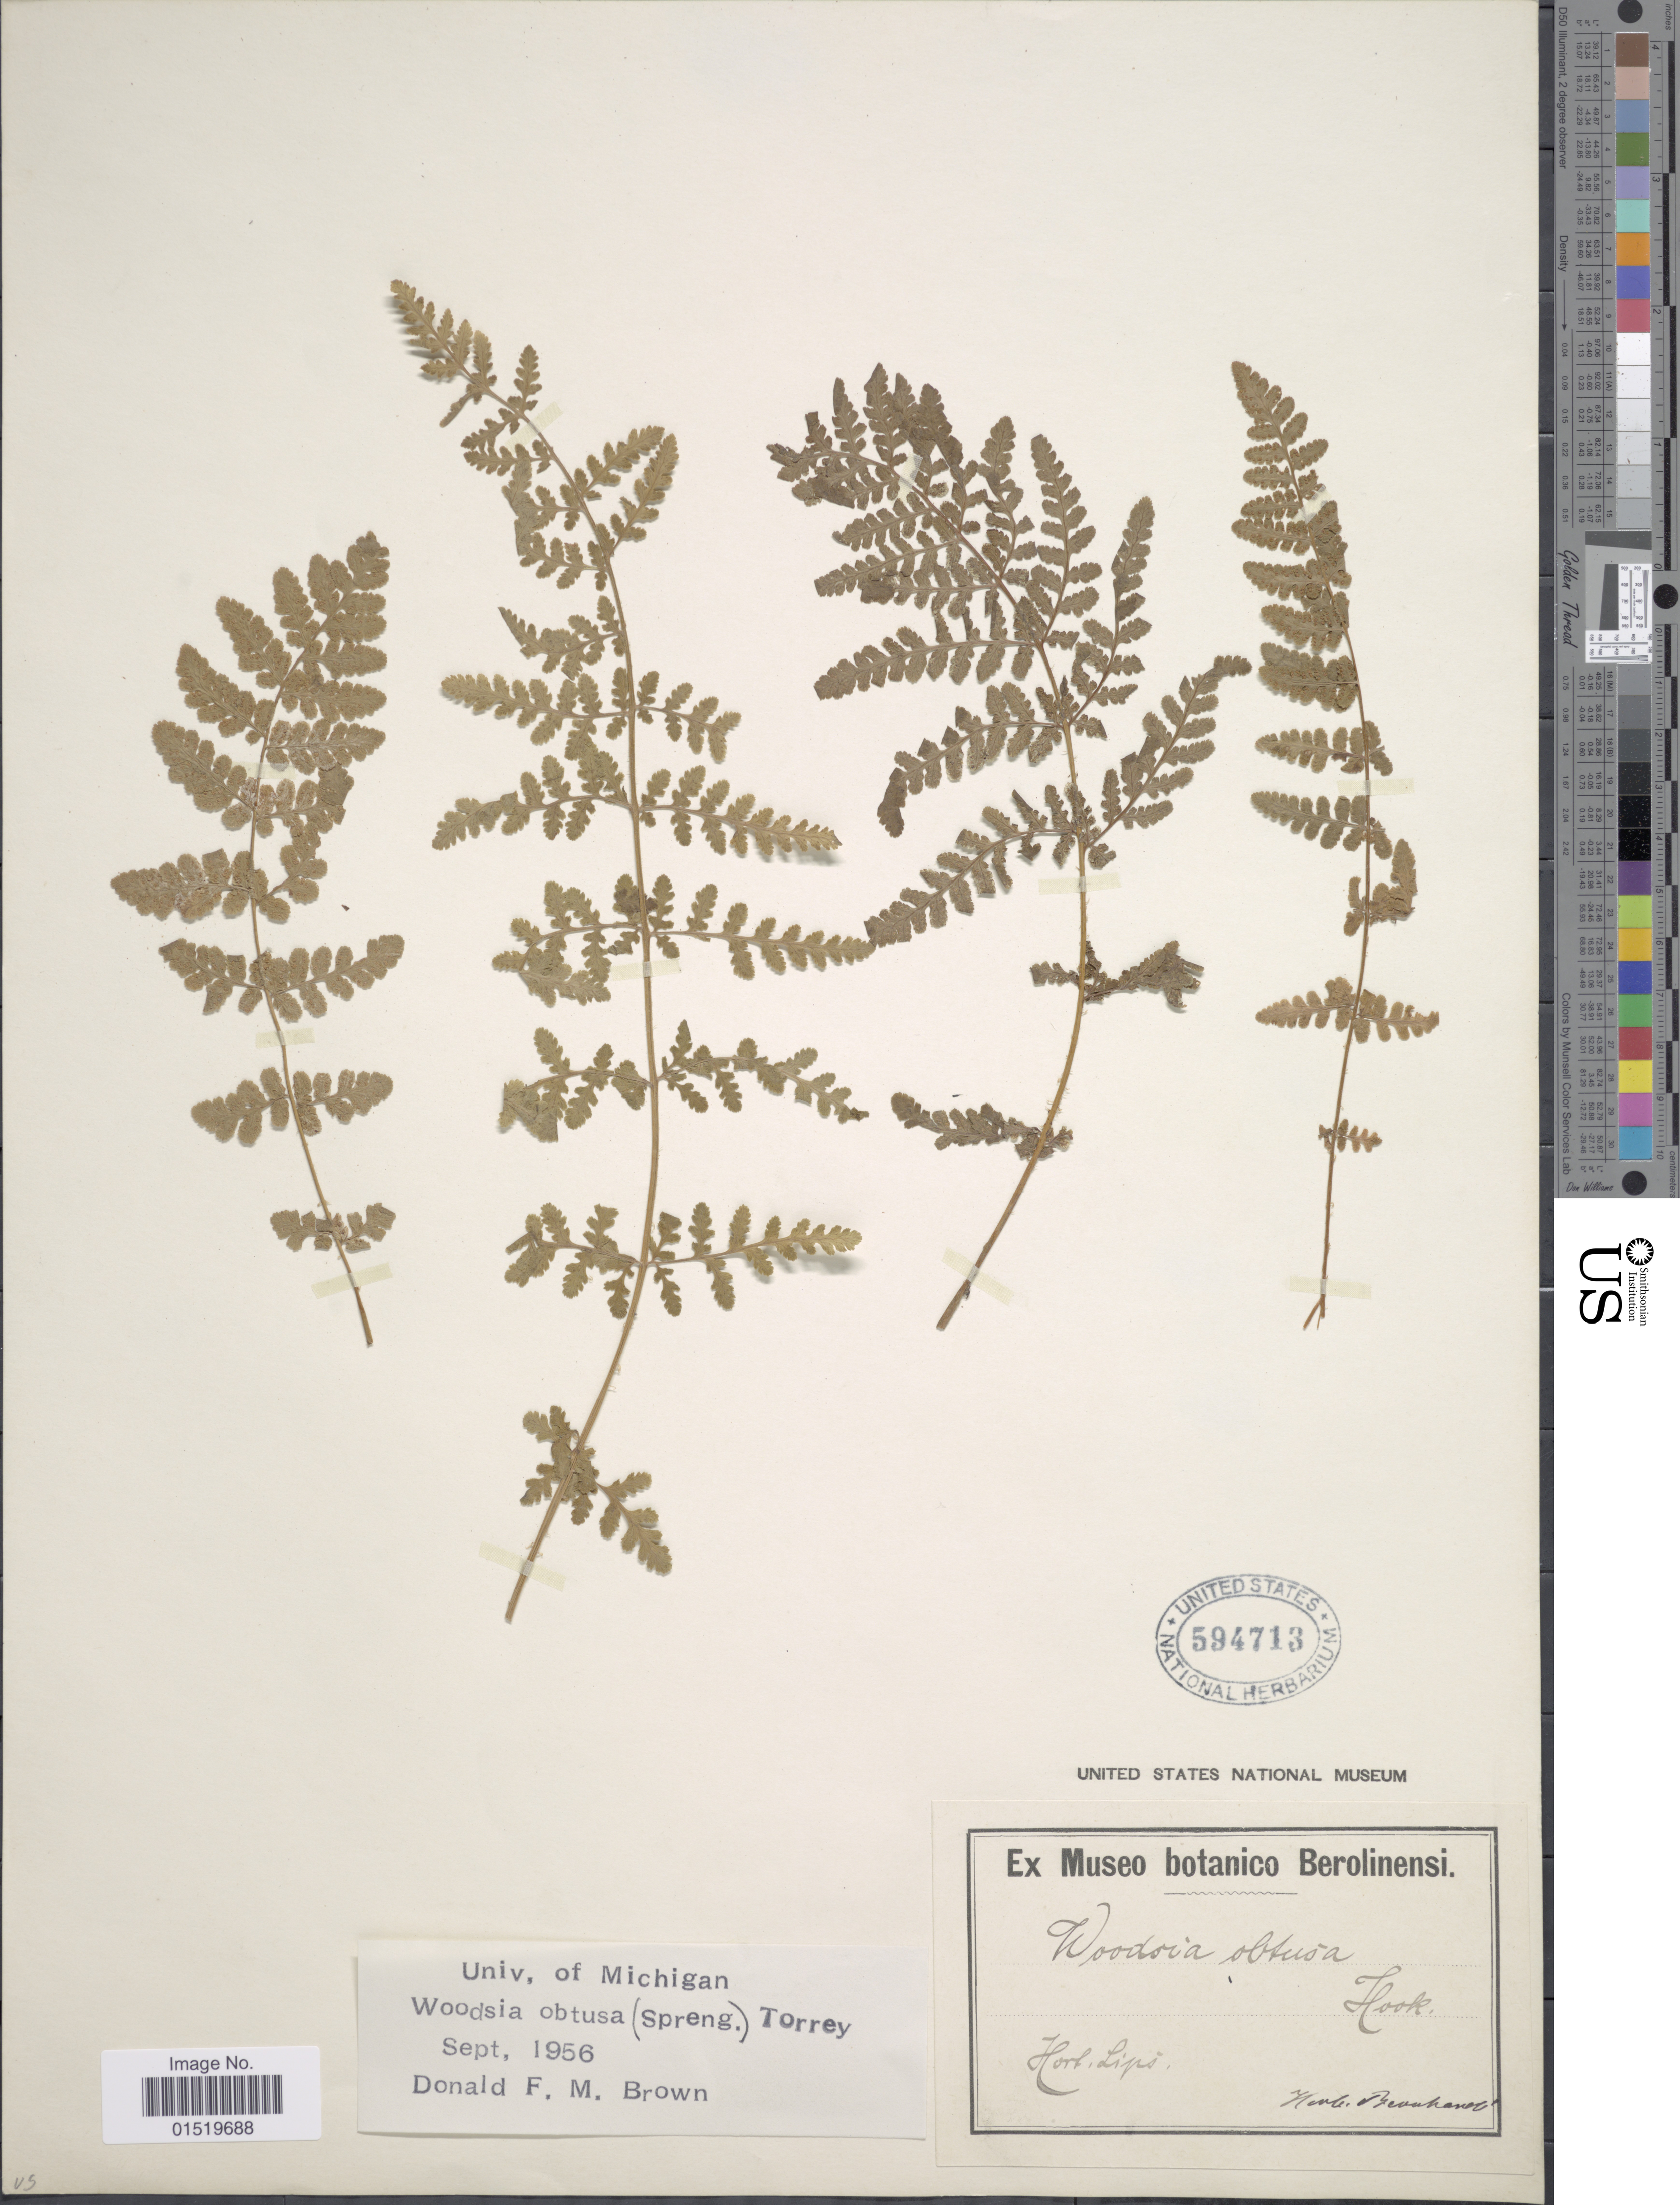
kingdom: Plantae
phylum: Tracheophyta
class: Polypodiopsida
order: Polypodiales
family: Woodsiaceae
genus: Woodsia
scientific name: Woodsia obtusa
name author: (Spreng.) Torr.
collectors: ex herb. Beva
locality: Hort Lips [interpreted]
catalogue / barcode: US 594713